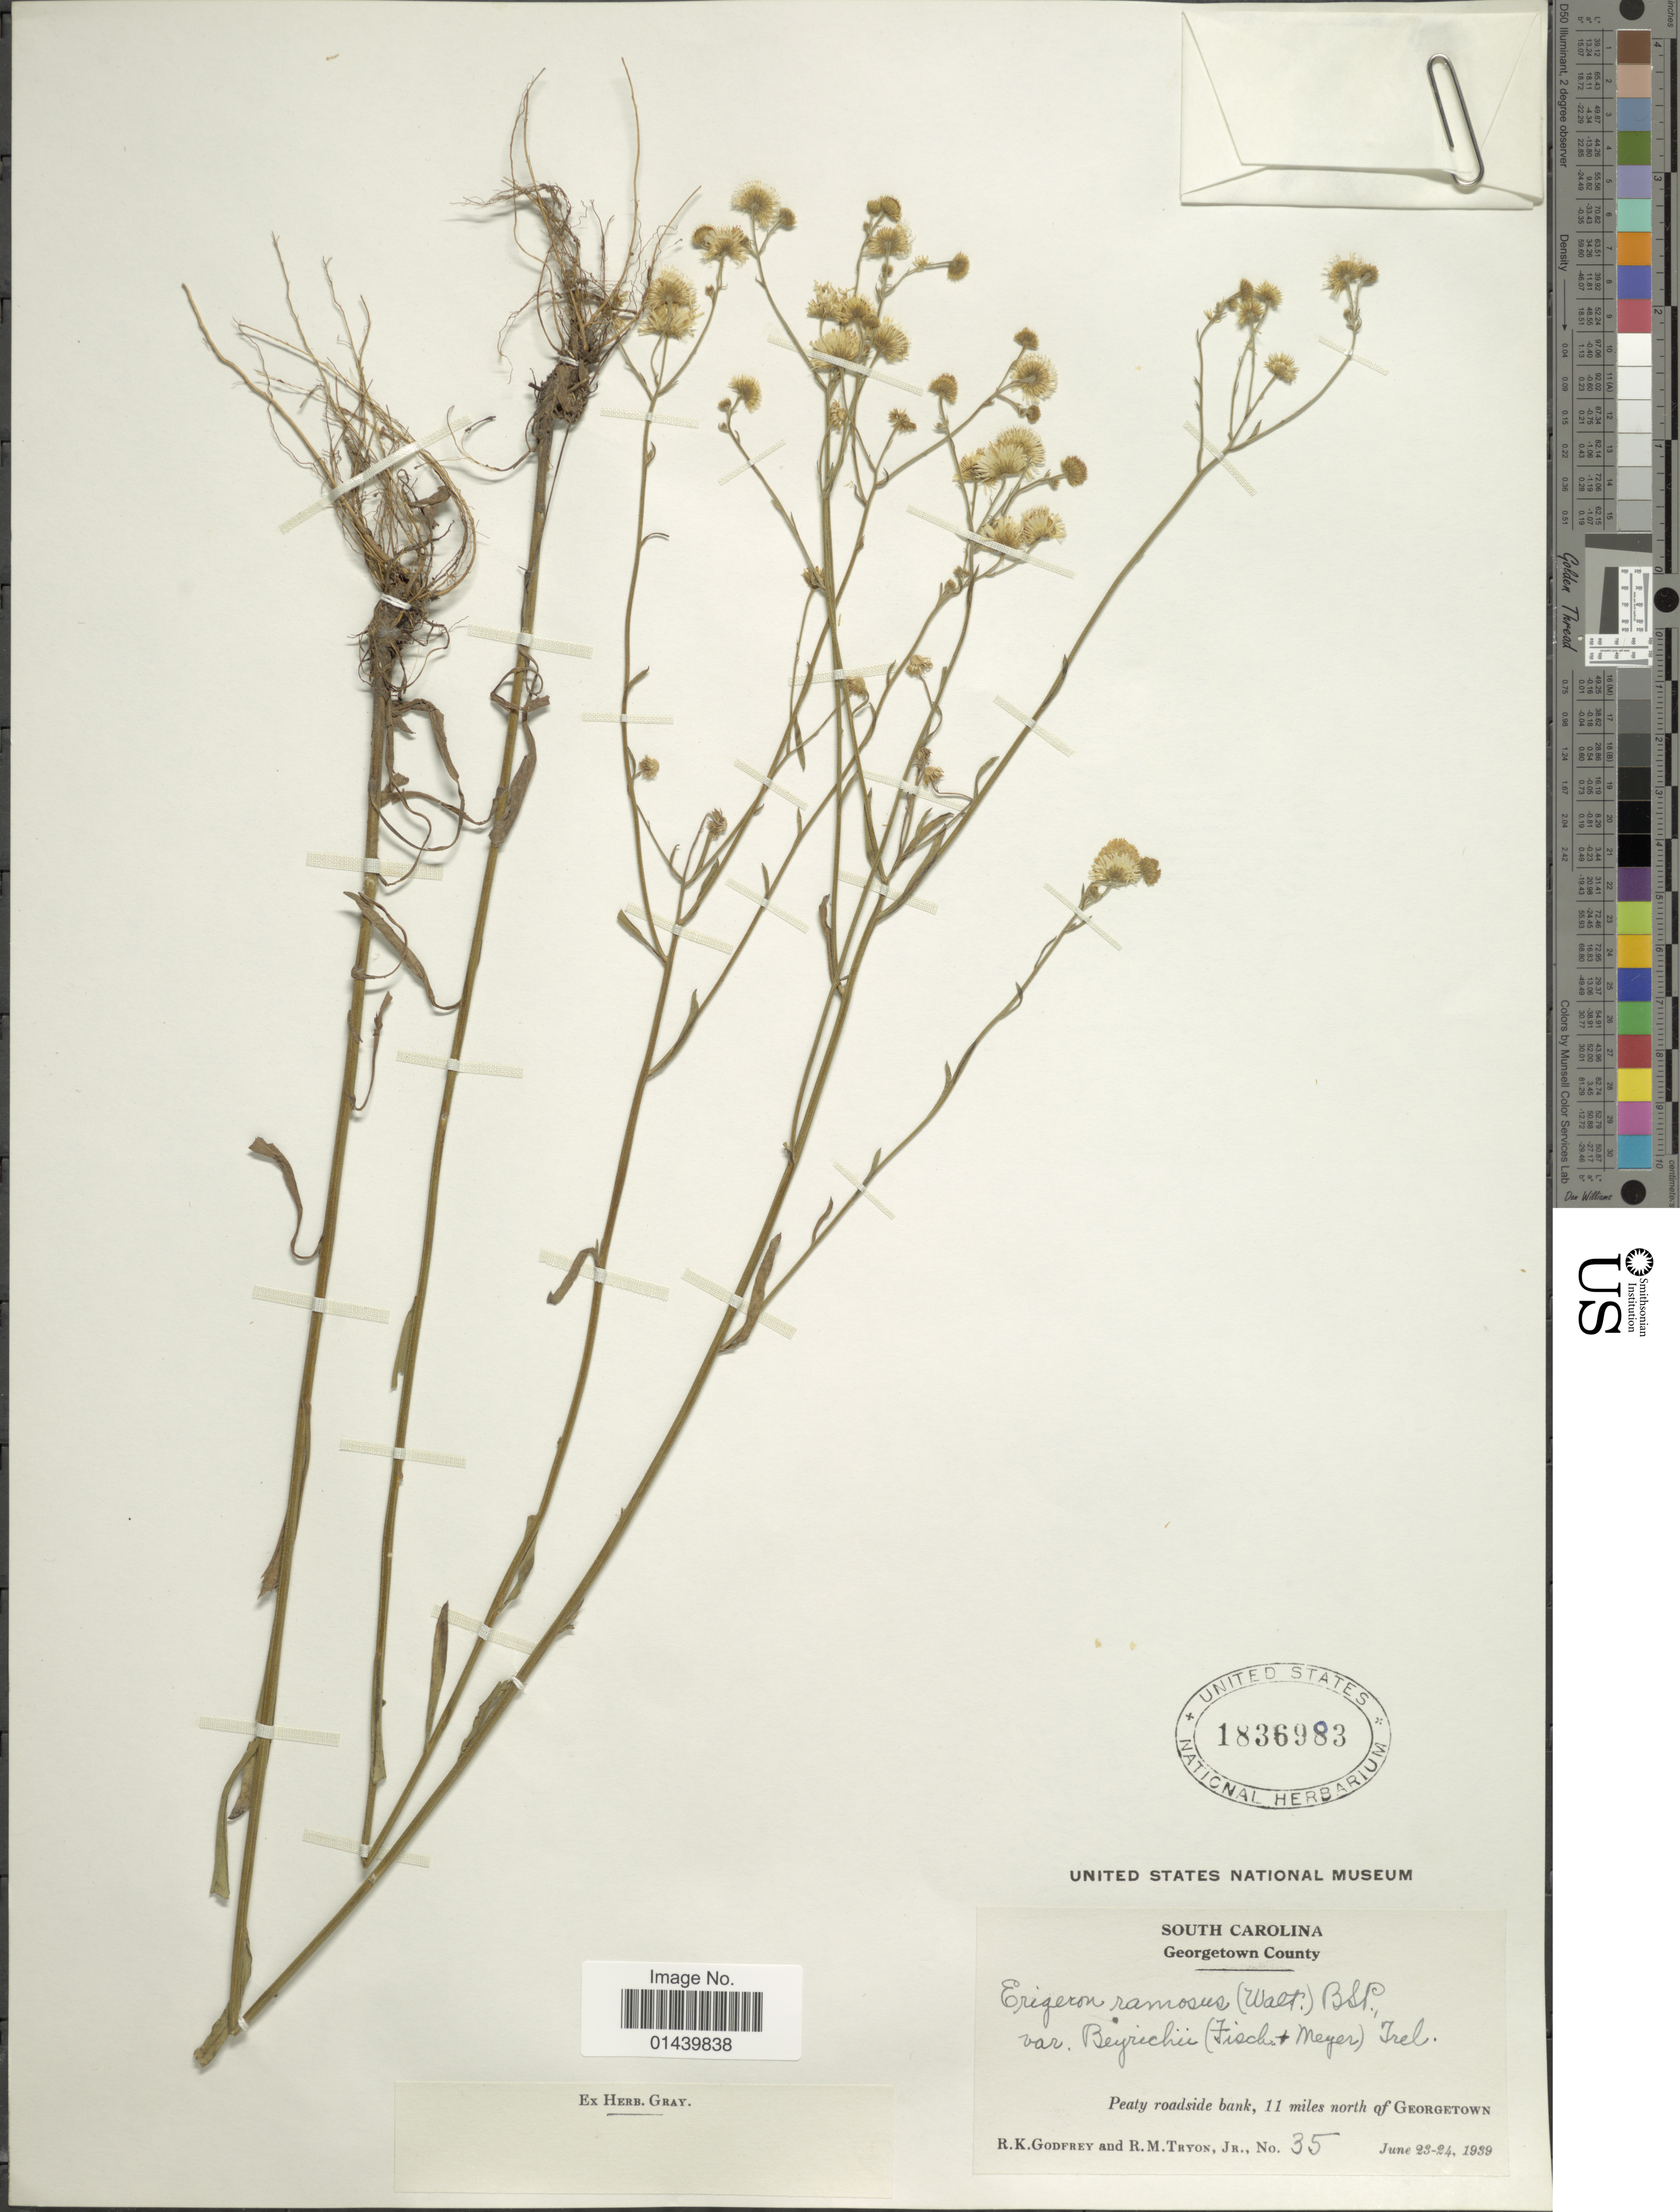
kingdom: Plantae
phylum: Tracheophyta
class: Magnoliopsida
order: Asterales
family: Asteraceae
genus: Erigeron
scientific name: Erigeron strigosus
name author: Muhl. ex Willd.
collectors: R. K. Godfrey & R. M. Tryon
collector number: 35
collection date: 1939-06-23/1939-06-24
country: United States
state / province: South Carolina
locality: Georgetown County. Peaty roadside bank, 11 miles north of Georgetown.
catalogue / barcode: US 1836983